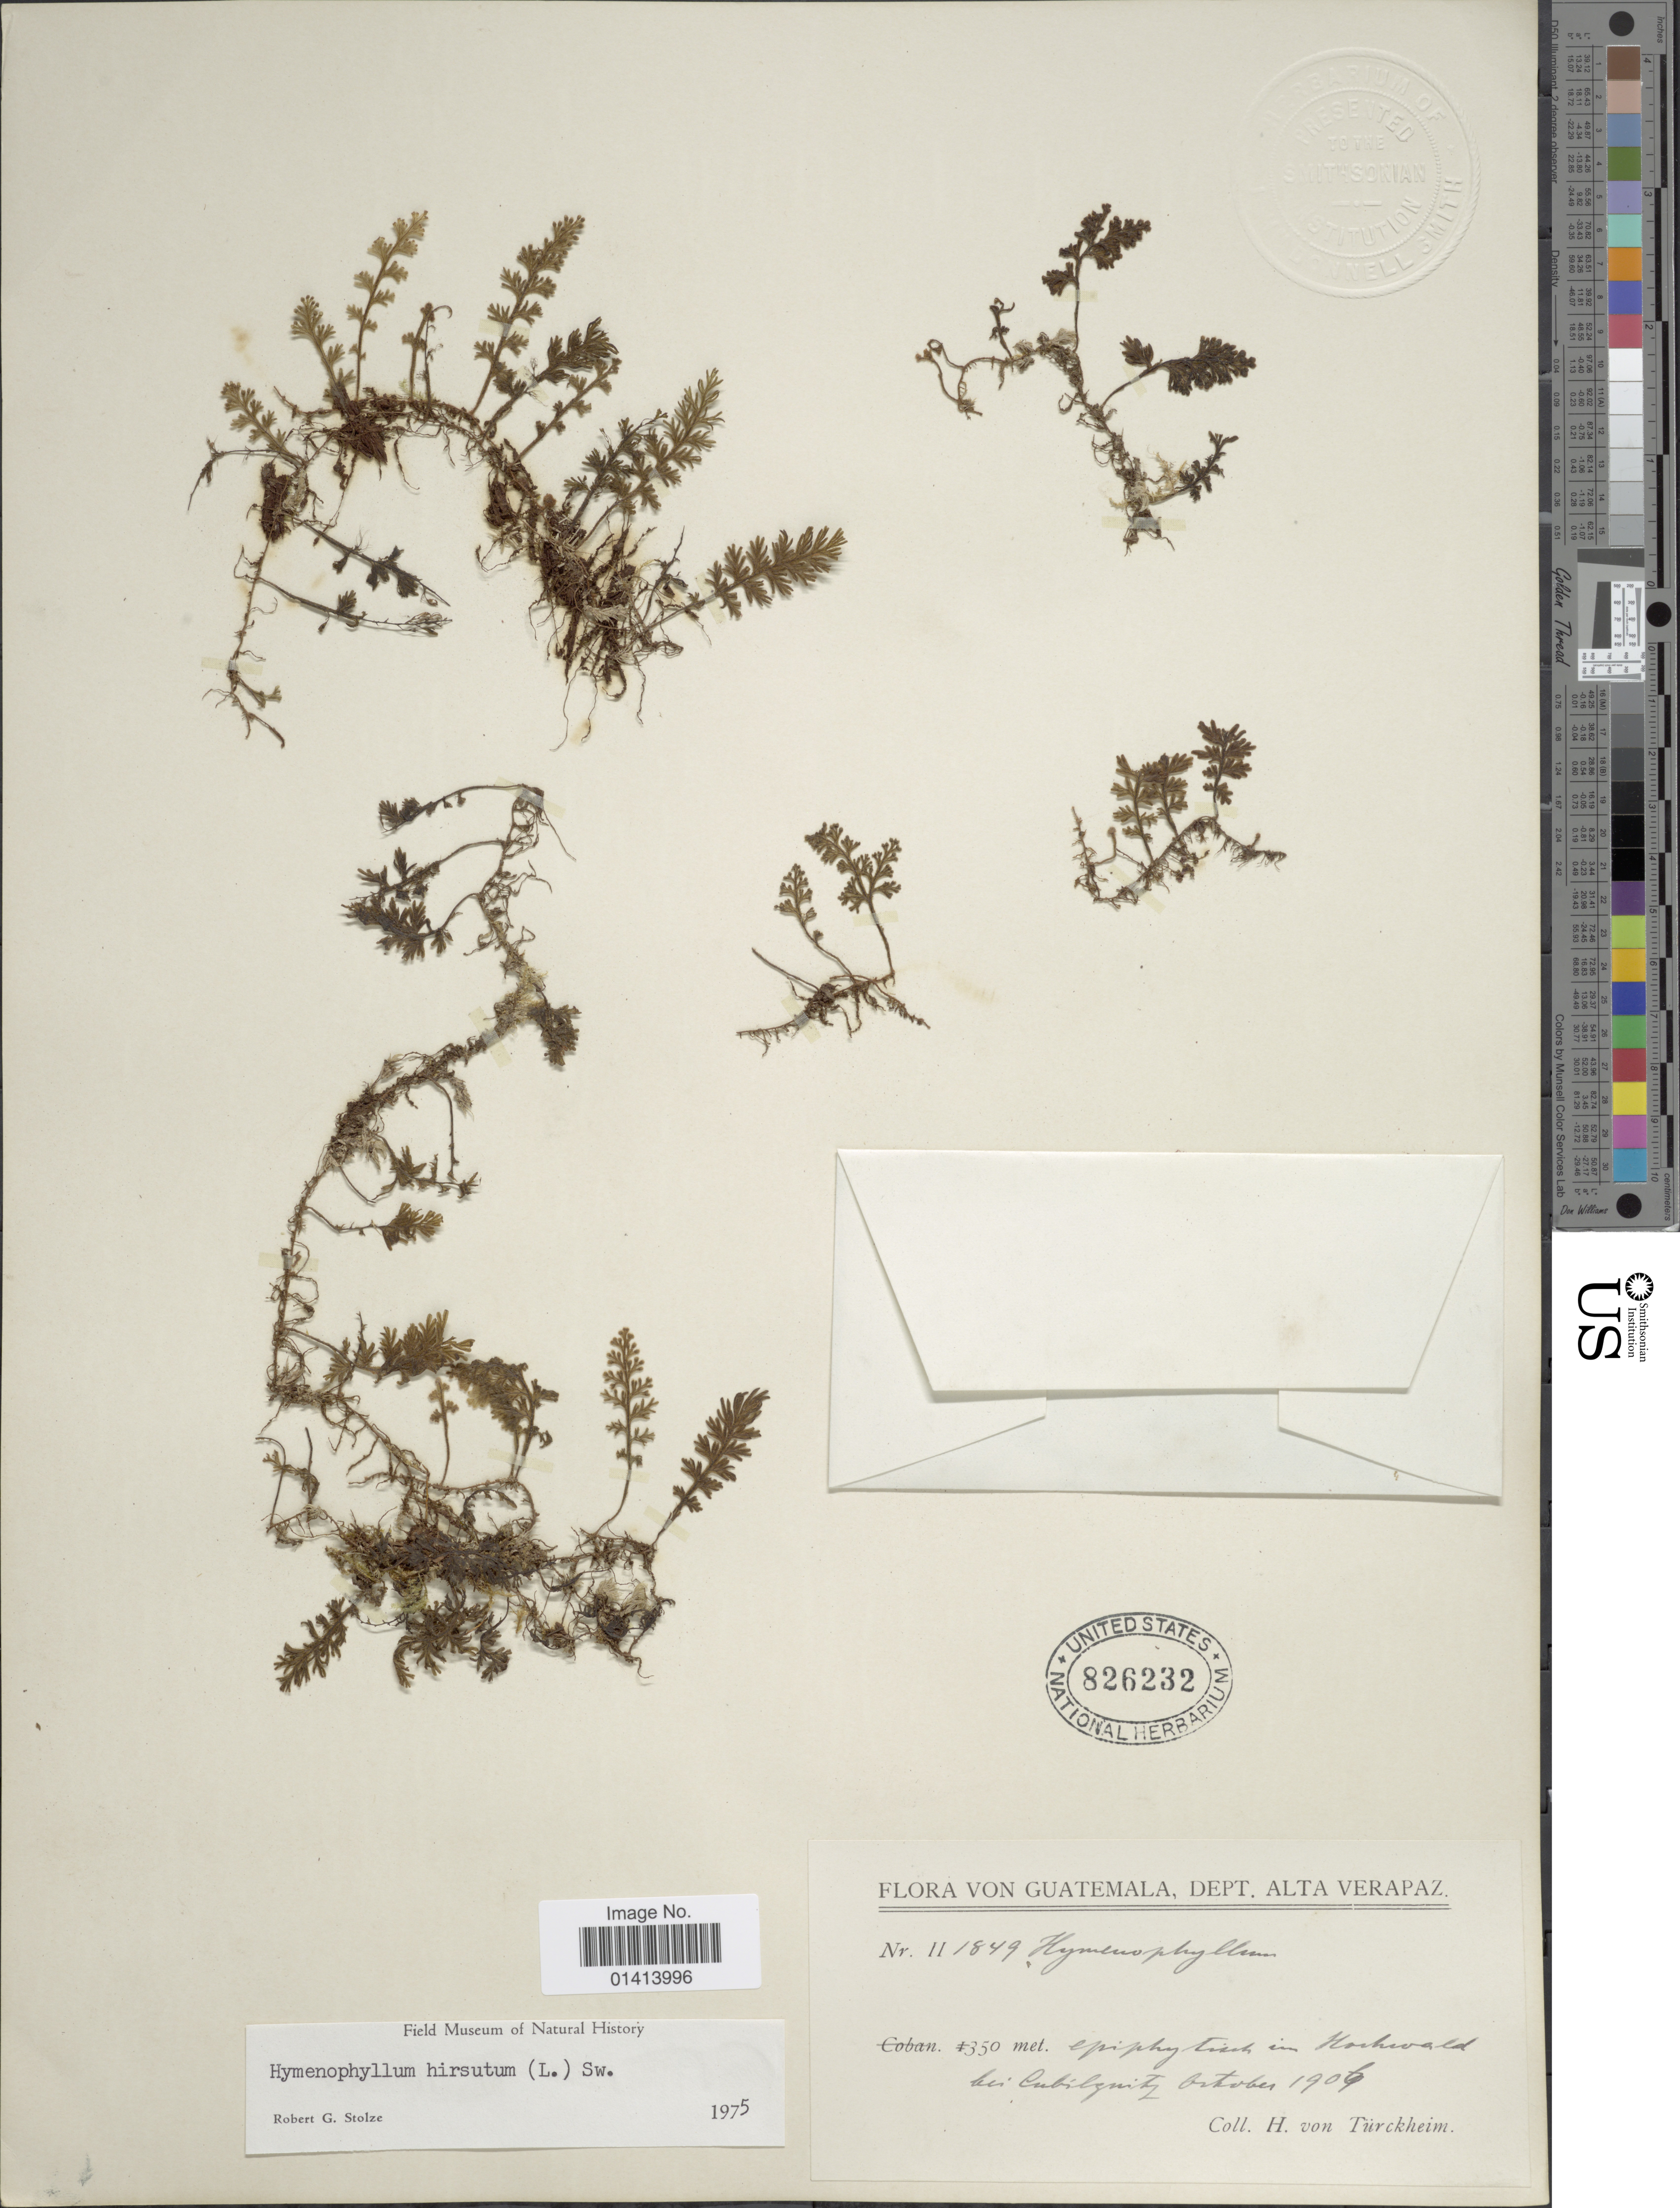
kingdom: Plantae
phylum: Tracheophyta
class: Polypodiopsida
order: Hymenophyllales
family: Hymenophyllaceae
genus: Hymenophyllum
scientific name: Hymenophyllum hirsutum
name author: (L.) Sw.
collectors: H. von Türckheim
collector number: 1849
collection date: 1906-10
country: Guatemala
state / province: Alta Verapaz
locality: In hochwald bei Cubilgüitz [in high forest at Cubilgüitz]. Dept. Alta Verapaz.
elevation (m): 350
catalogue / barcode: US 826232